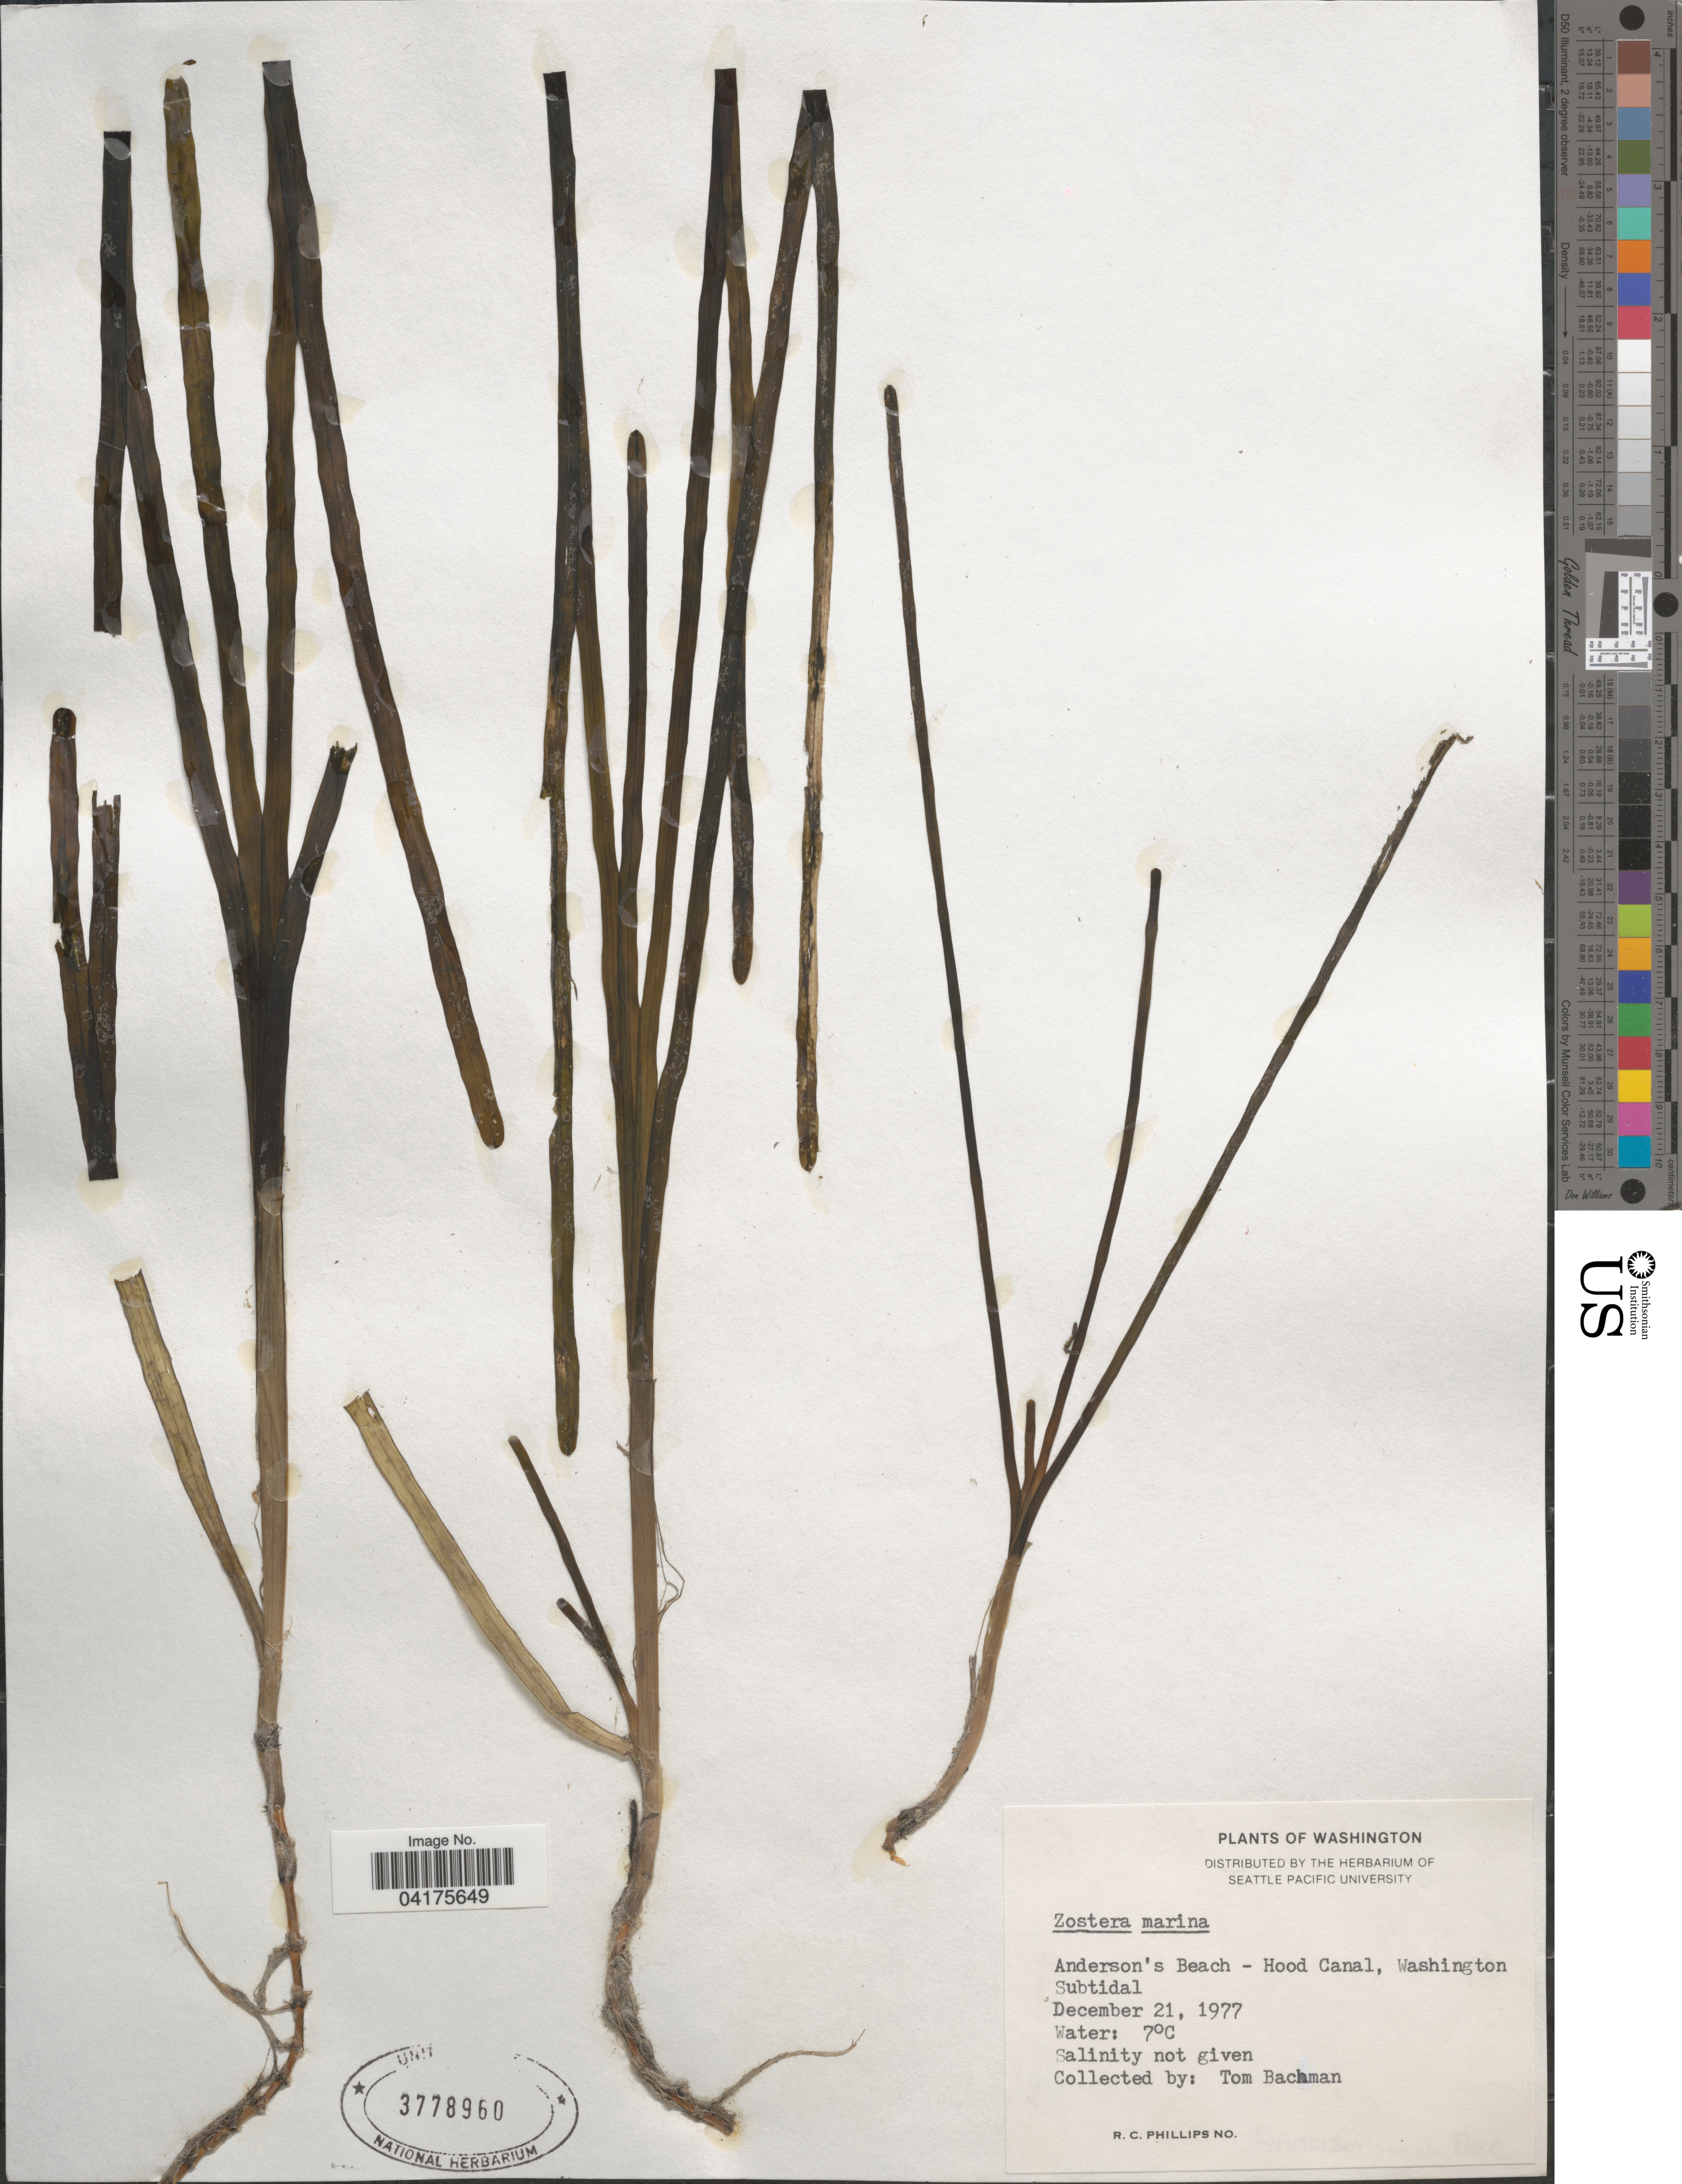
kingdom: Plantae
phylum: Tracheophyta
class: Liliopsida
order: Alismatales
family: Zosteraceae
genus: Zostera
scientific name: Zostera marina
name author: L.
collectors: T. Bachman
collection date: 1977-12-21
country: United States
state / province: Washington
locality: Anderson's Beach - Hood Canal.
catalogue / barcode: US 3778960